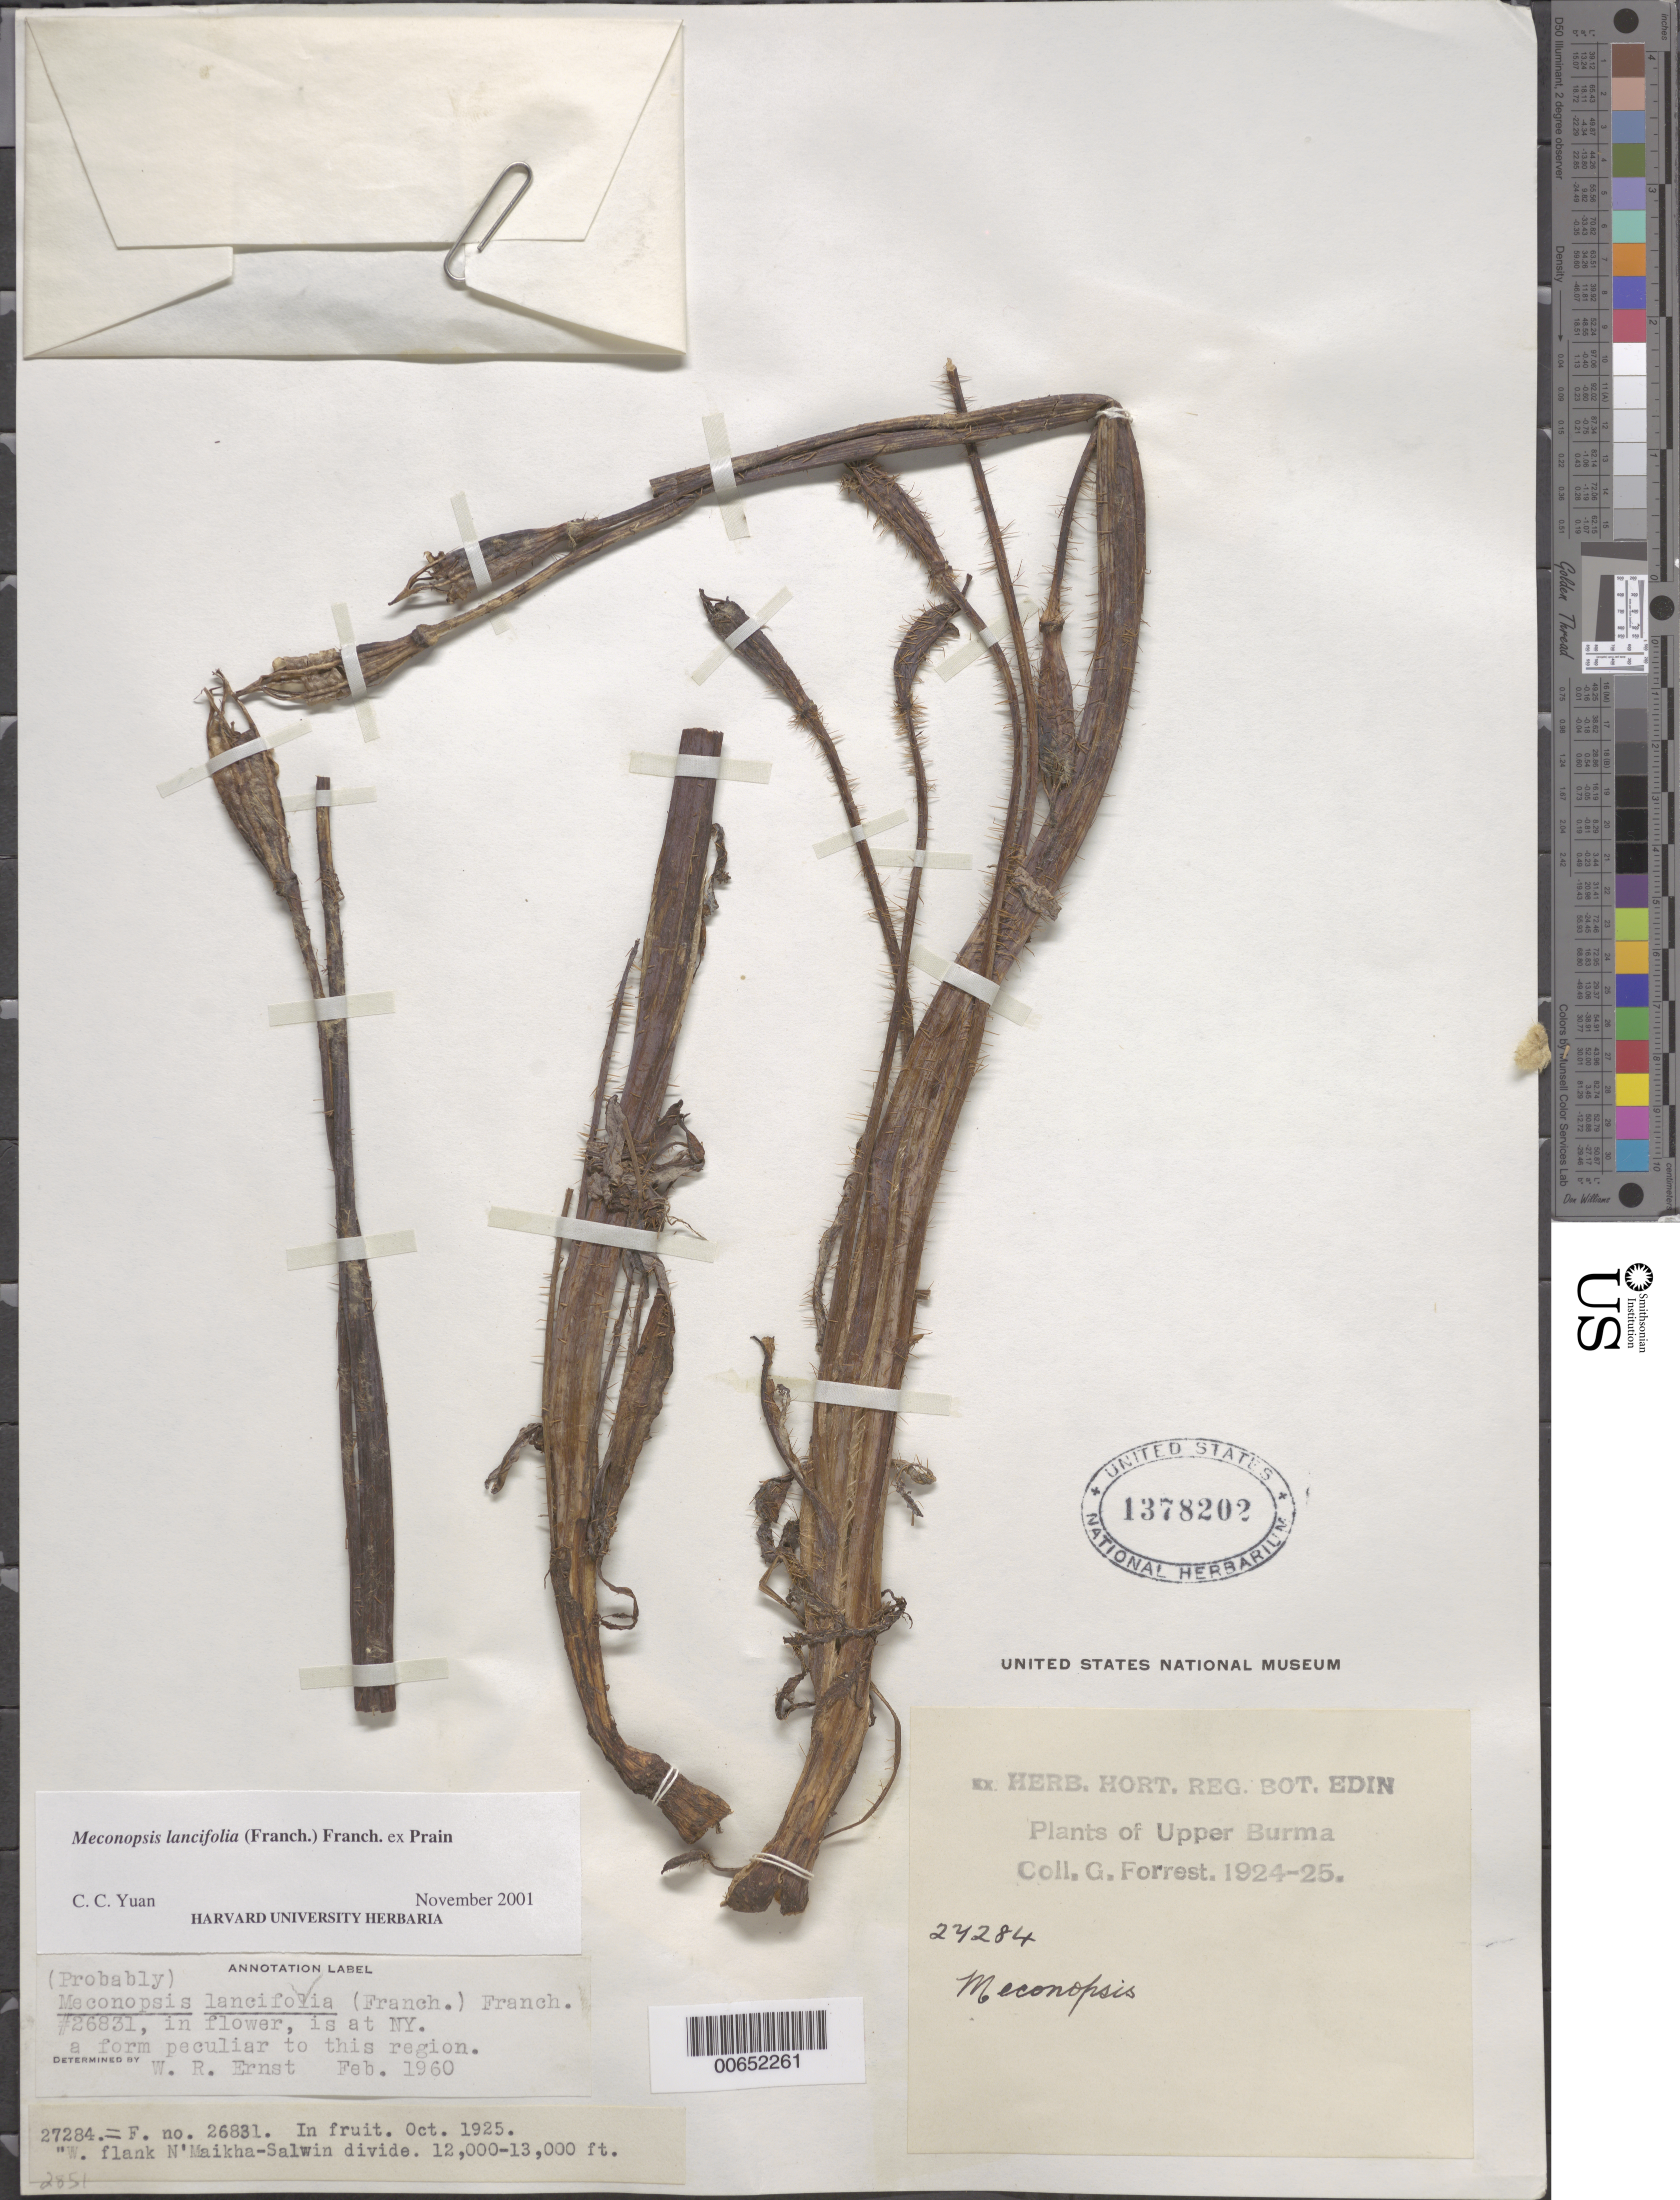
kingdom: Plantae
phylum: Tracheophyta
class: Magnoliopsida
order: Ranunculales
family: Papaveraceae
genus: Meconopsis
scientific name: Meconopsis lancifolia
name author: Franch. ex Prain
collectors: G. Forrest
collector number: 27284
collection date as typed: Oct 1925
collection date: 1925-10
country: Myanmar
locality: Upper Burma, W flank of N'Maikha-Salwin Divide.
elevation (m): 3658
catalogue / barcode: US 1378202